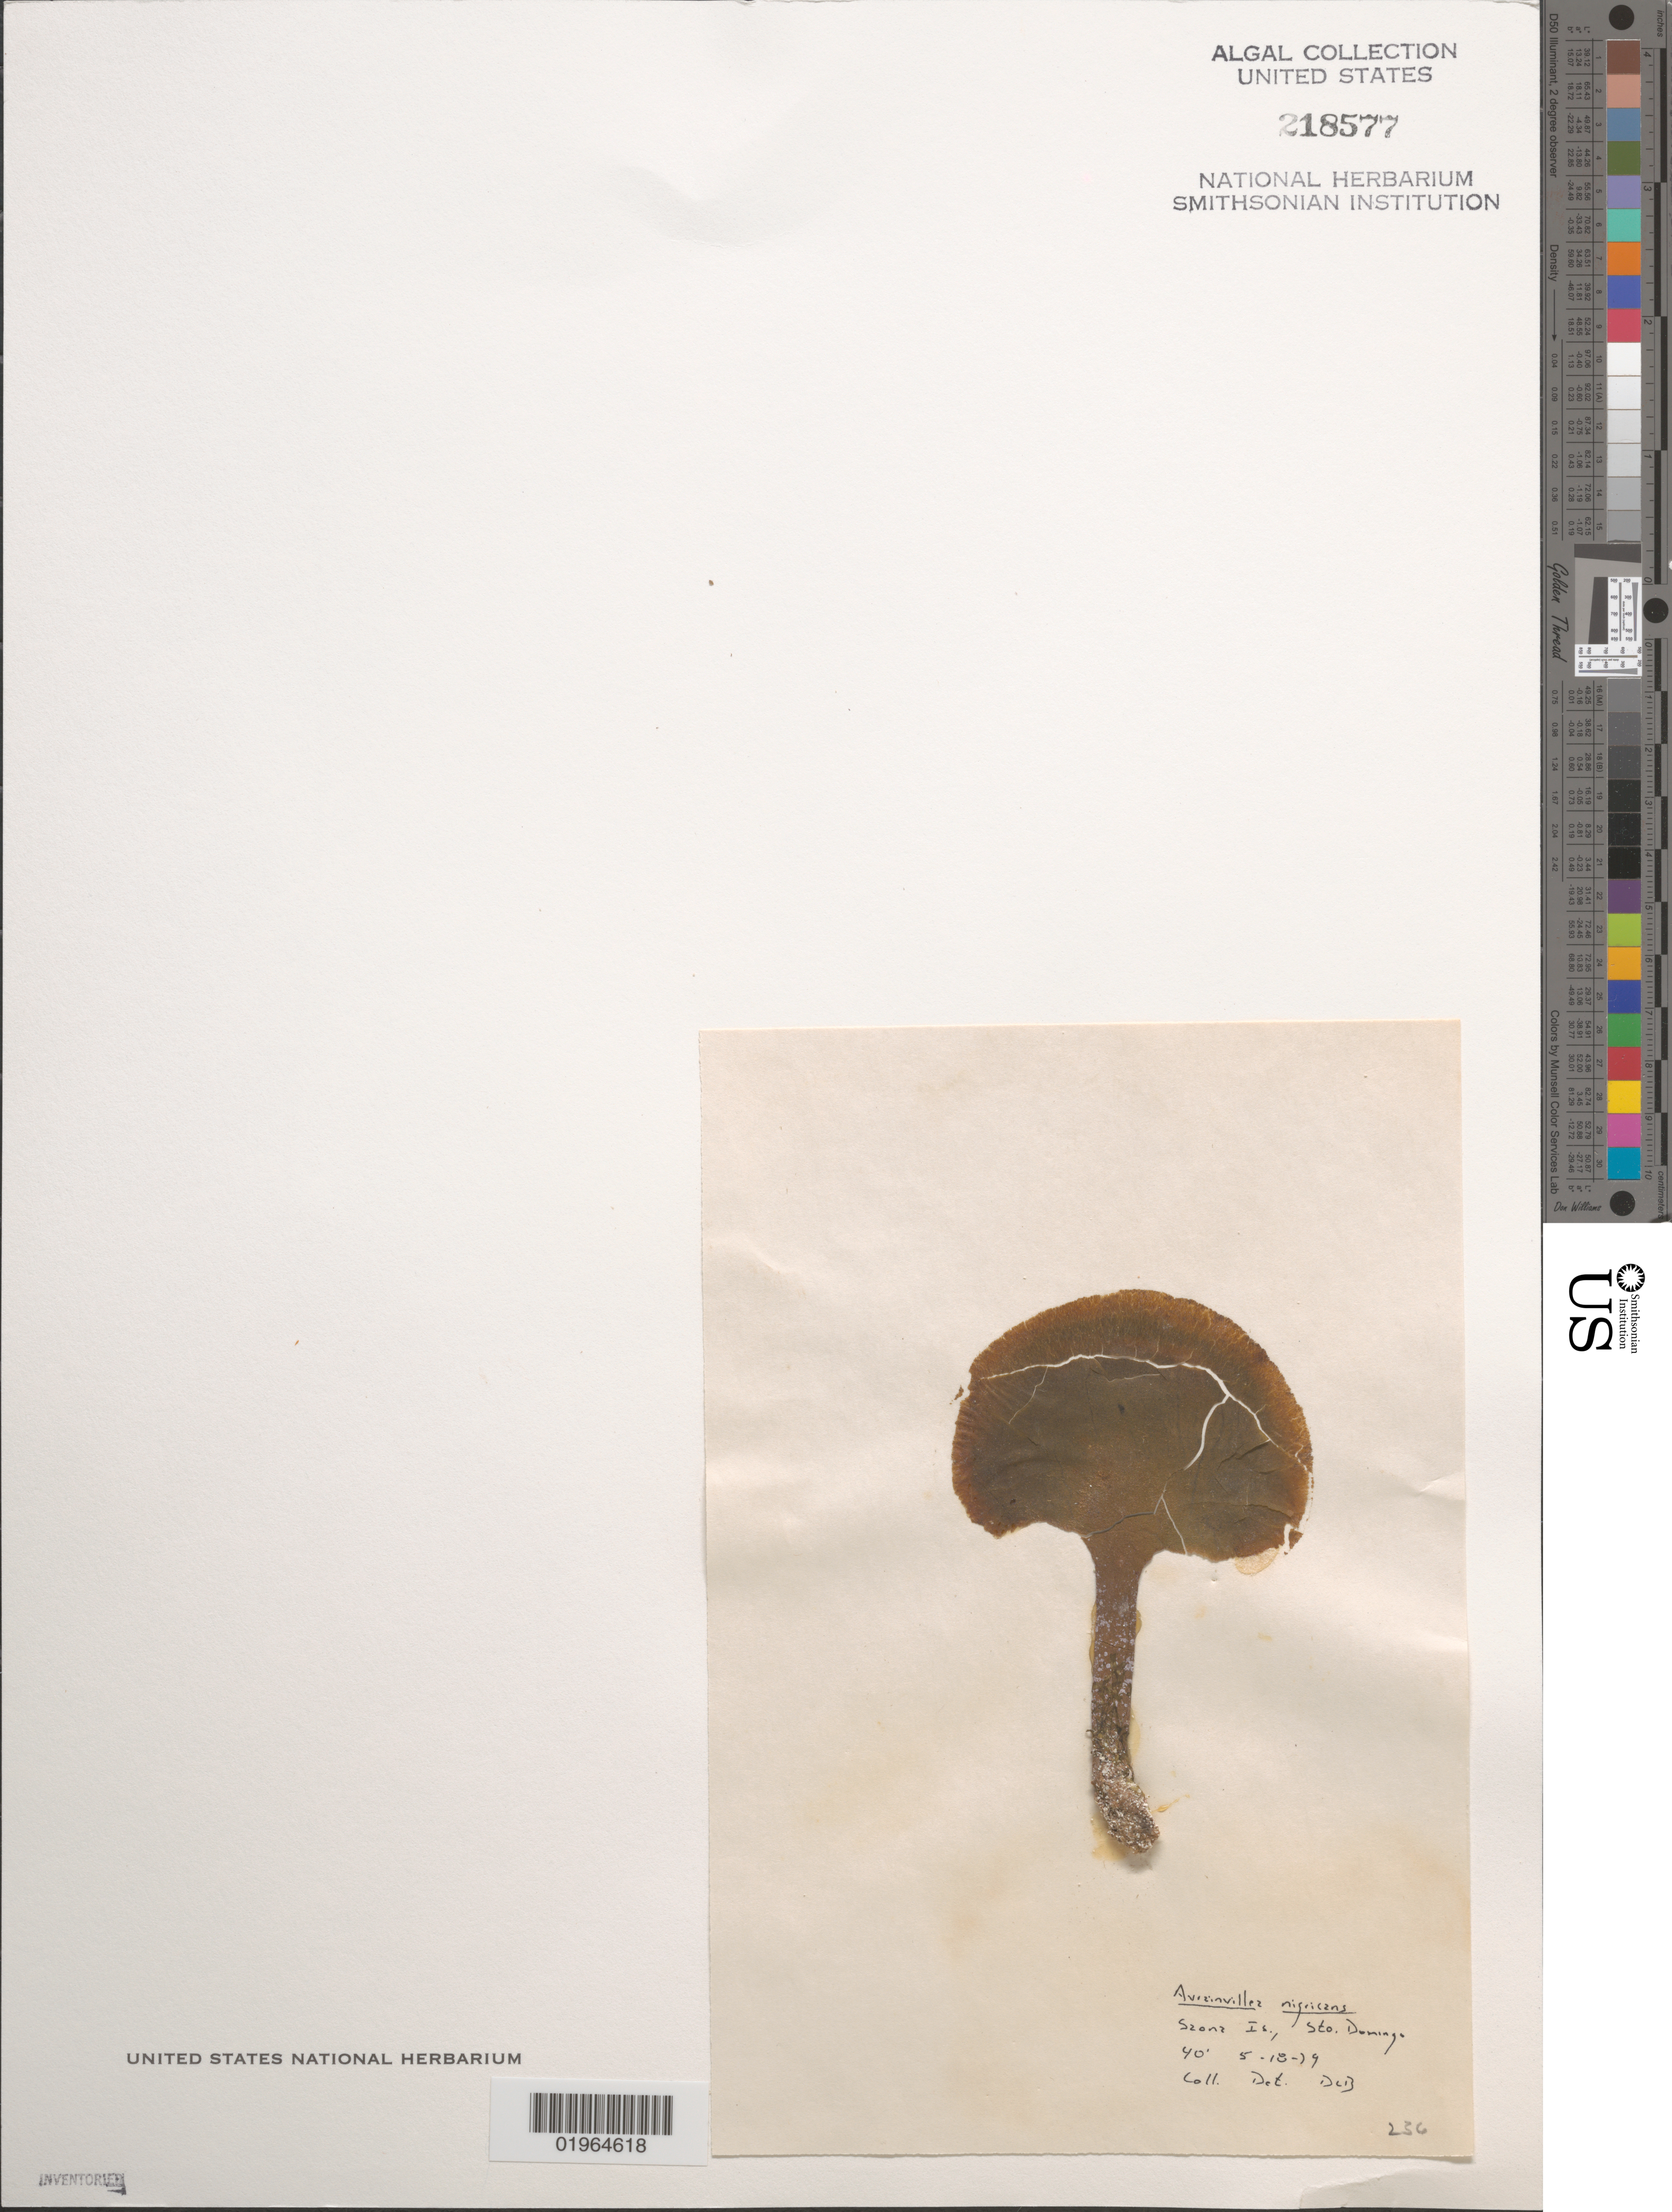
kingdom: Plantae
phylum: Chlorophyta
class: Ulvophyceae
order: Bryopsidales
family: Dichotomosiphonaceae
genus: Avrainvillea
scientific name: Avrainvillea nigricans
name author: Decne.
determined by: Ballantine, D. L.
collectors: D.L. Ballantine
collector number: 236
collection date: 1979-05-18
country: Dominican Republic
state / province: Santo Domingo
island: Saona Island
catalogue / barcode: US 218577